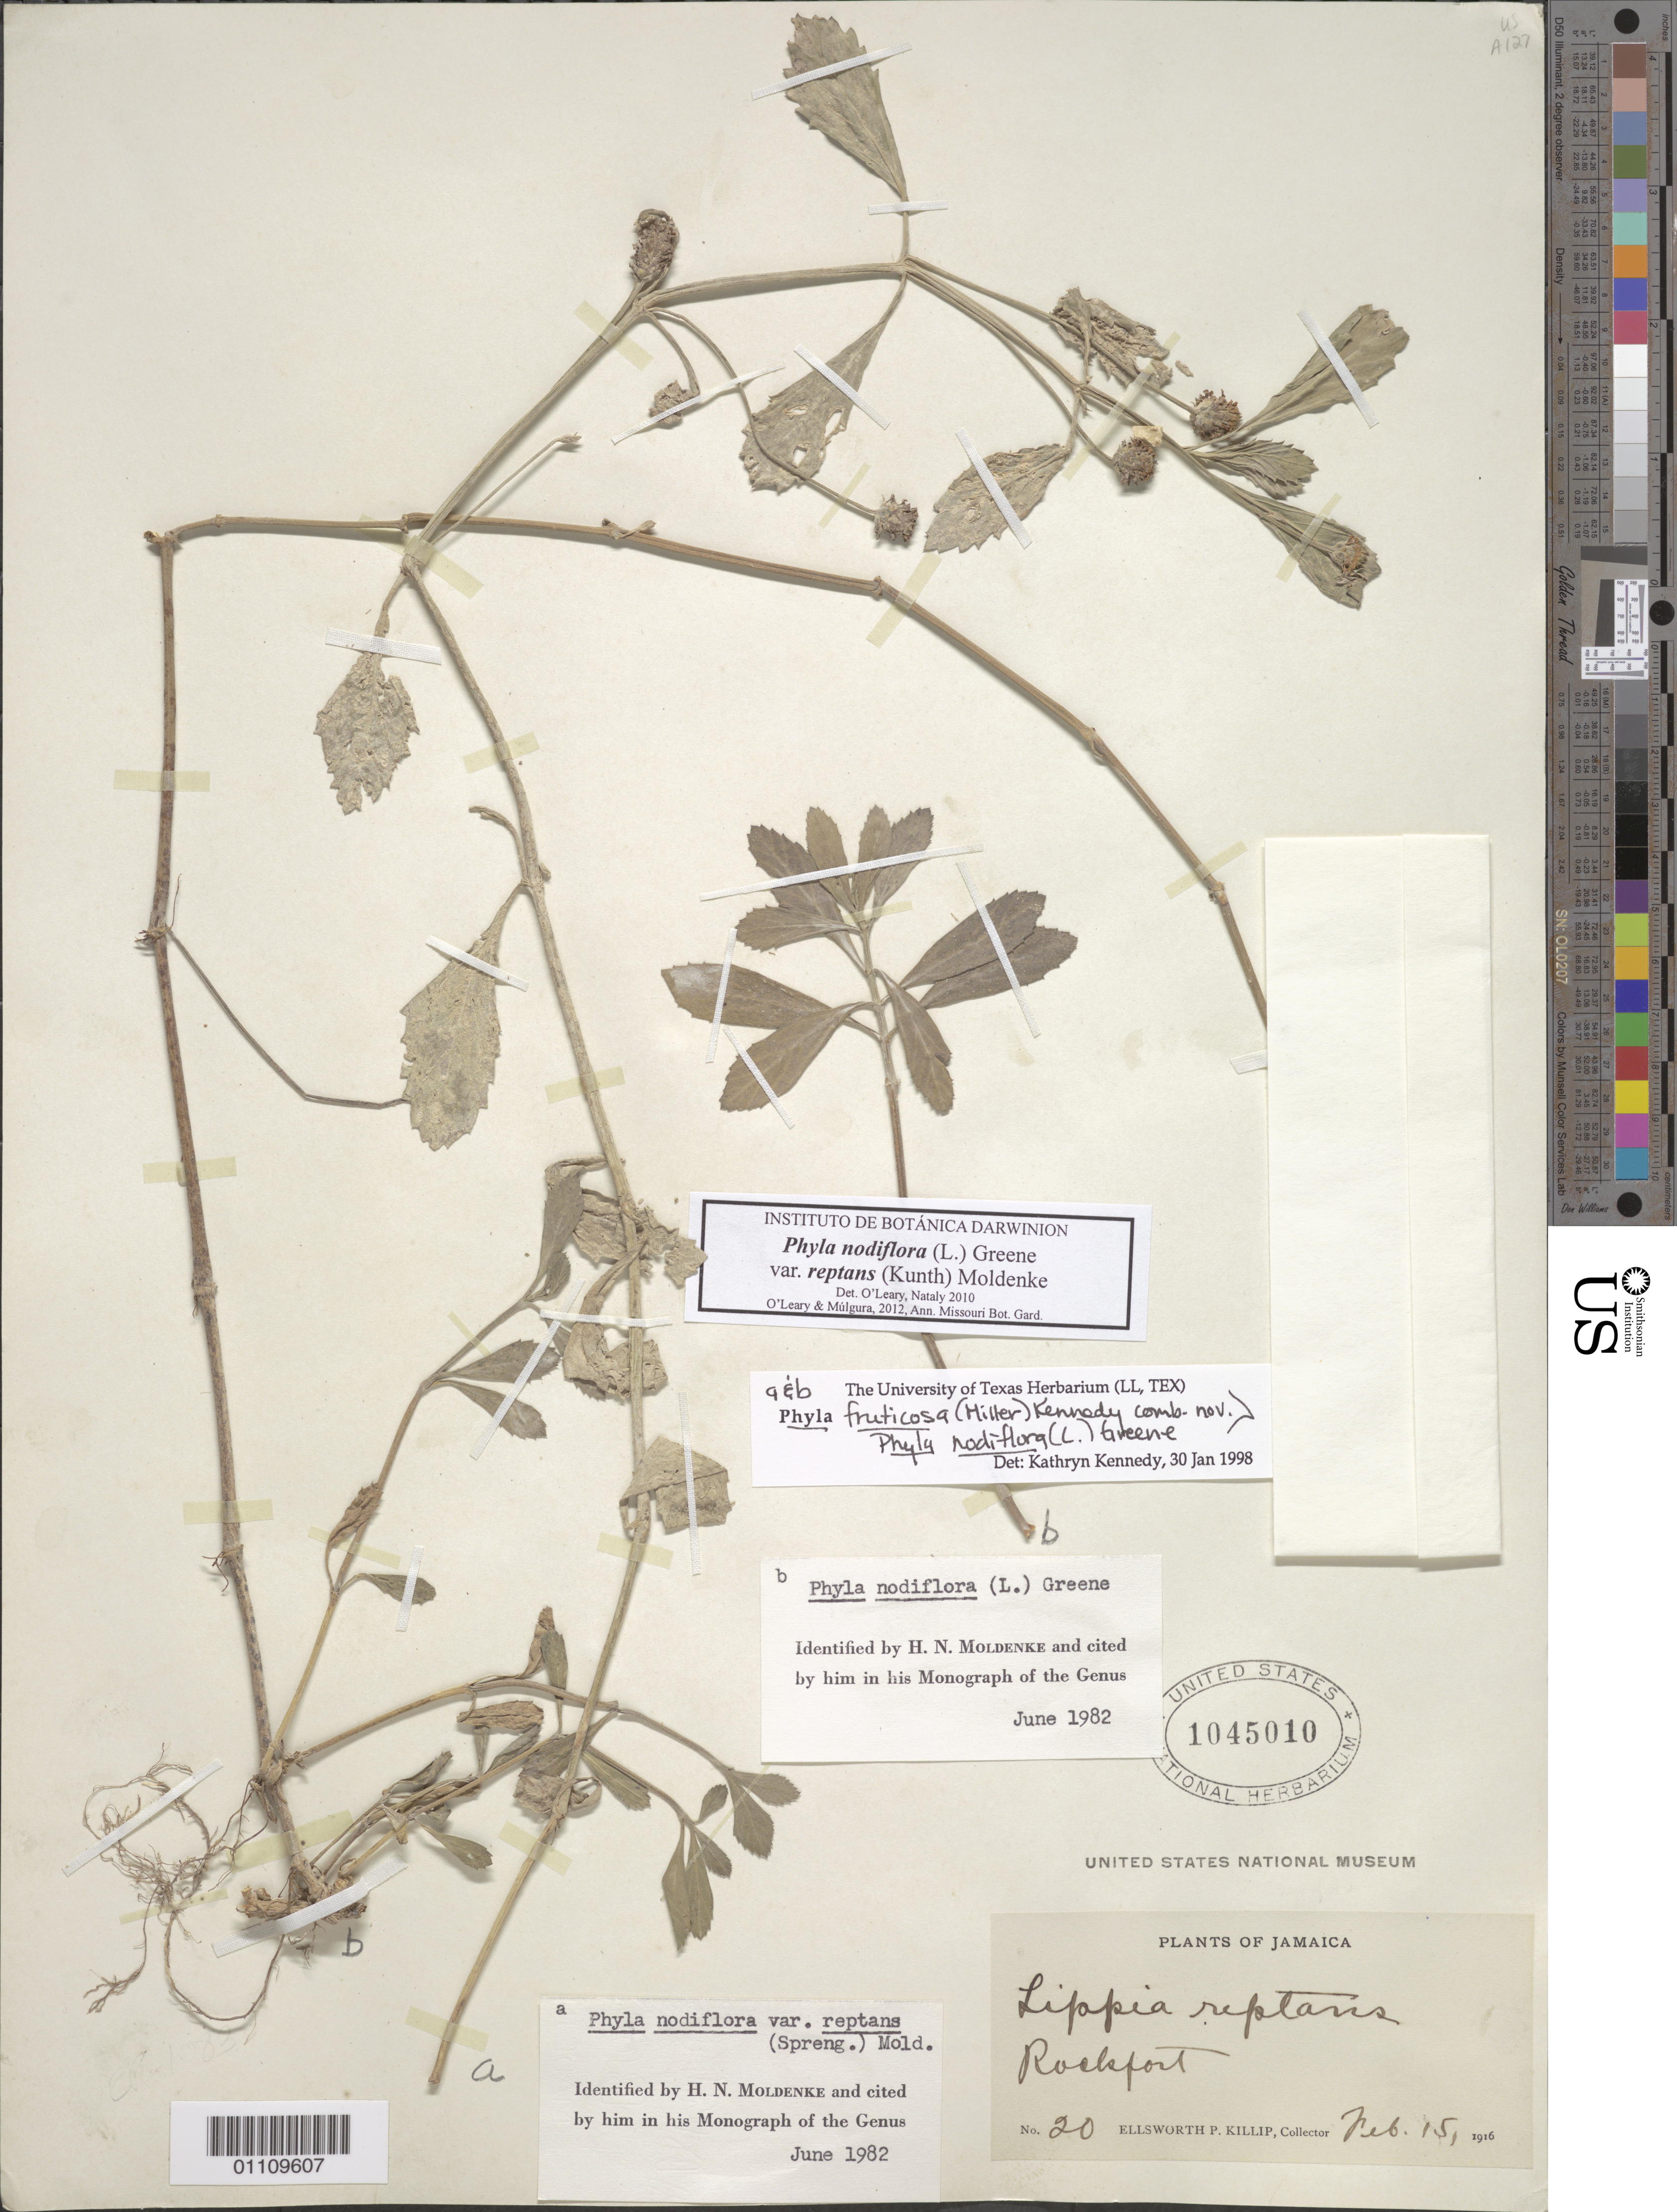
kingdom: Plantae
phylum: Tracheophyta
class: Magnoliopsida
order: Lamiales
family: Verbenaceae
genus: Phyla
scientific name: Phyla nodiflora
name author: (L.) Greene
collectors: E. P. Killip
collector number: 20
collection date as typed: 15 Feb 1916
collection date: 1916-02-15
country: Jamaica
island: Jamaica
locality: Rockport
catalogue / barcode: US 1045010